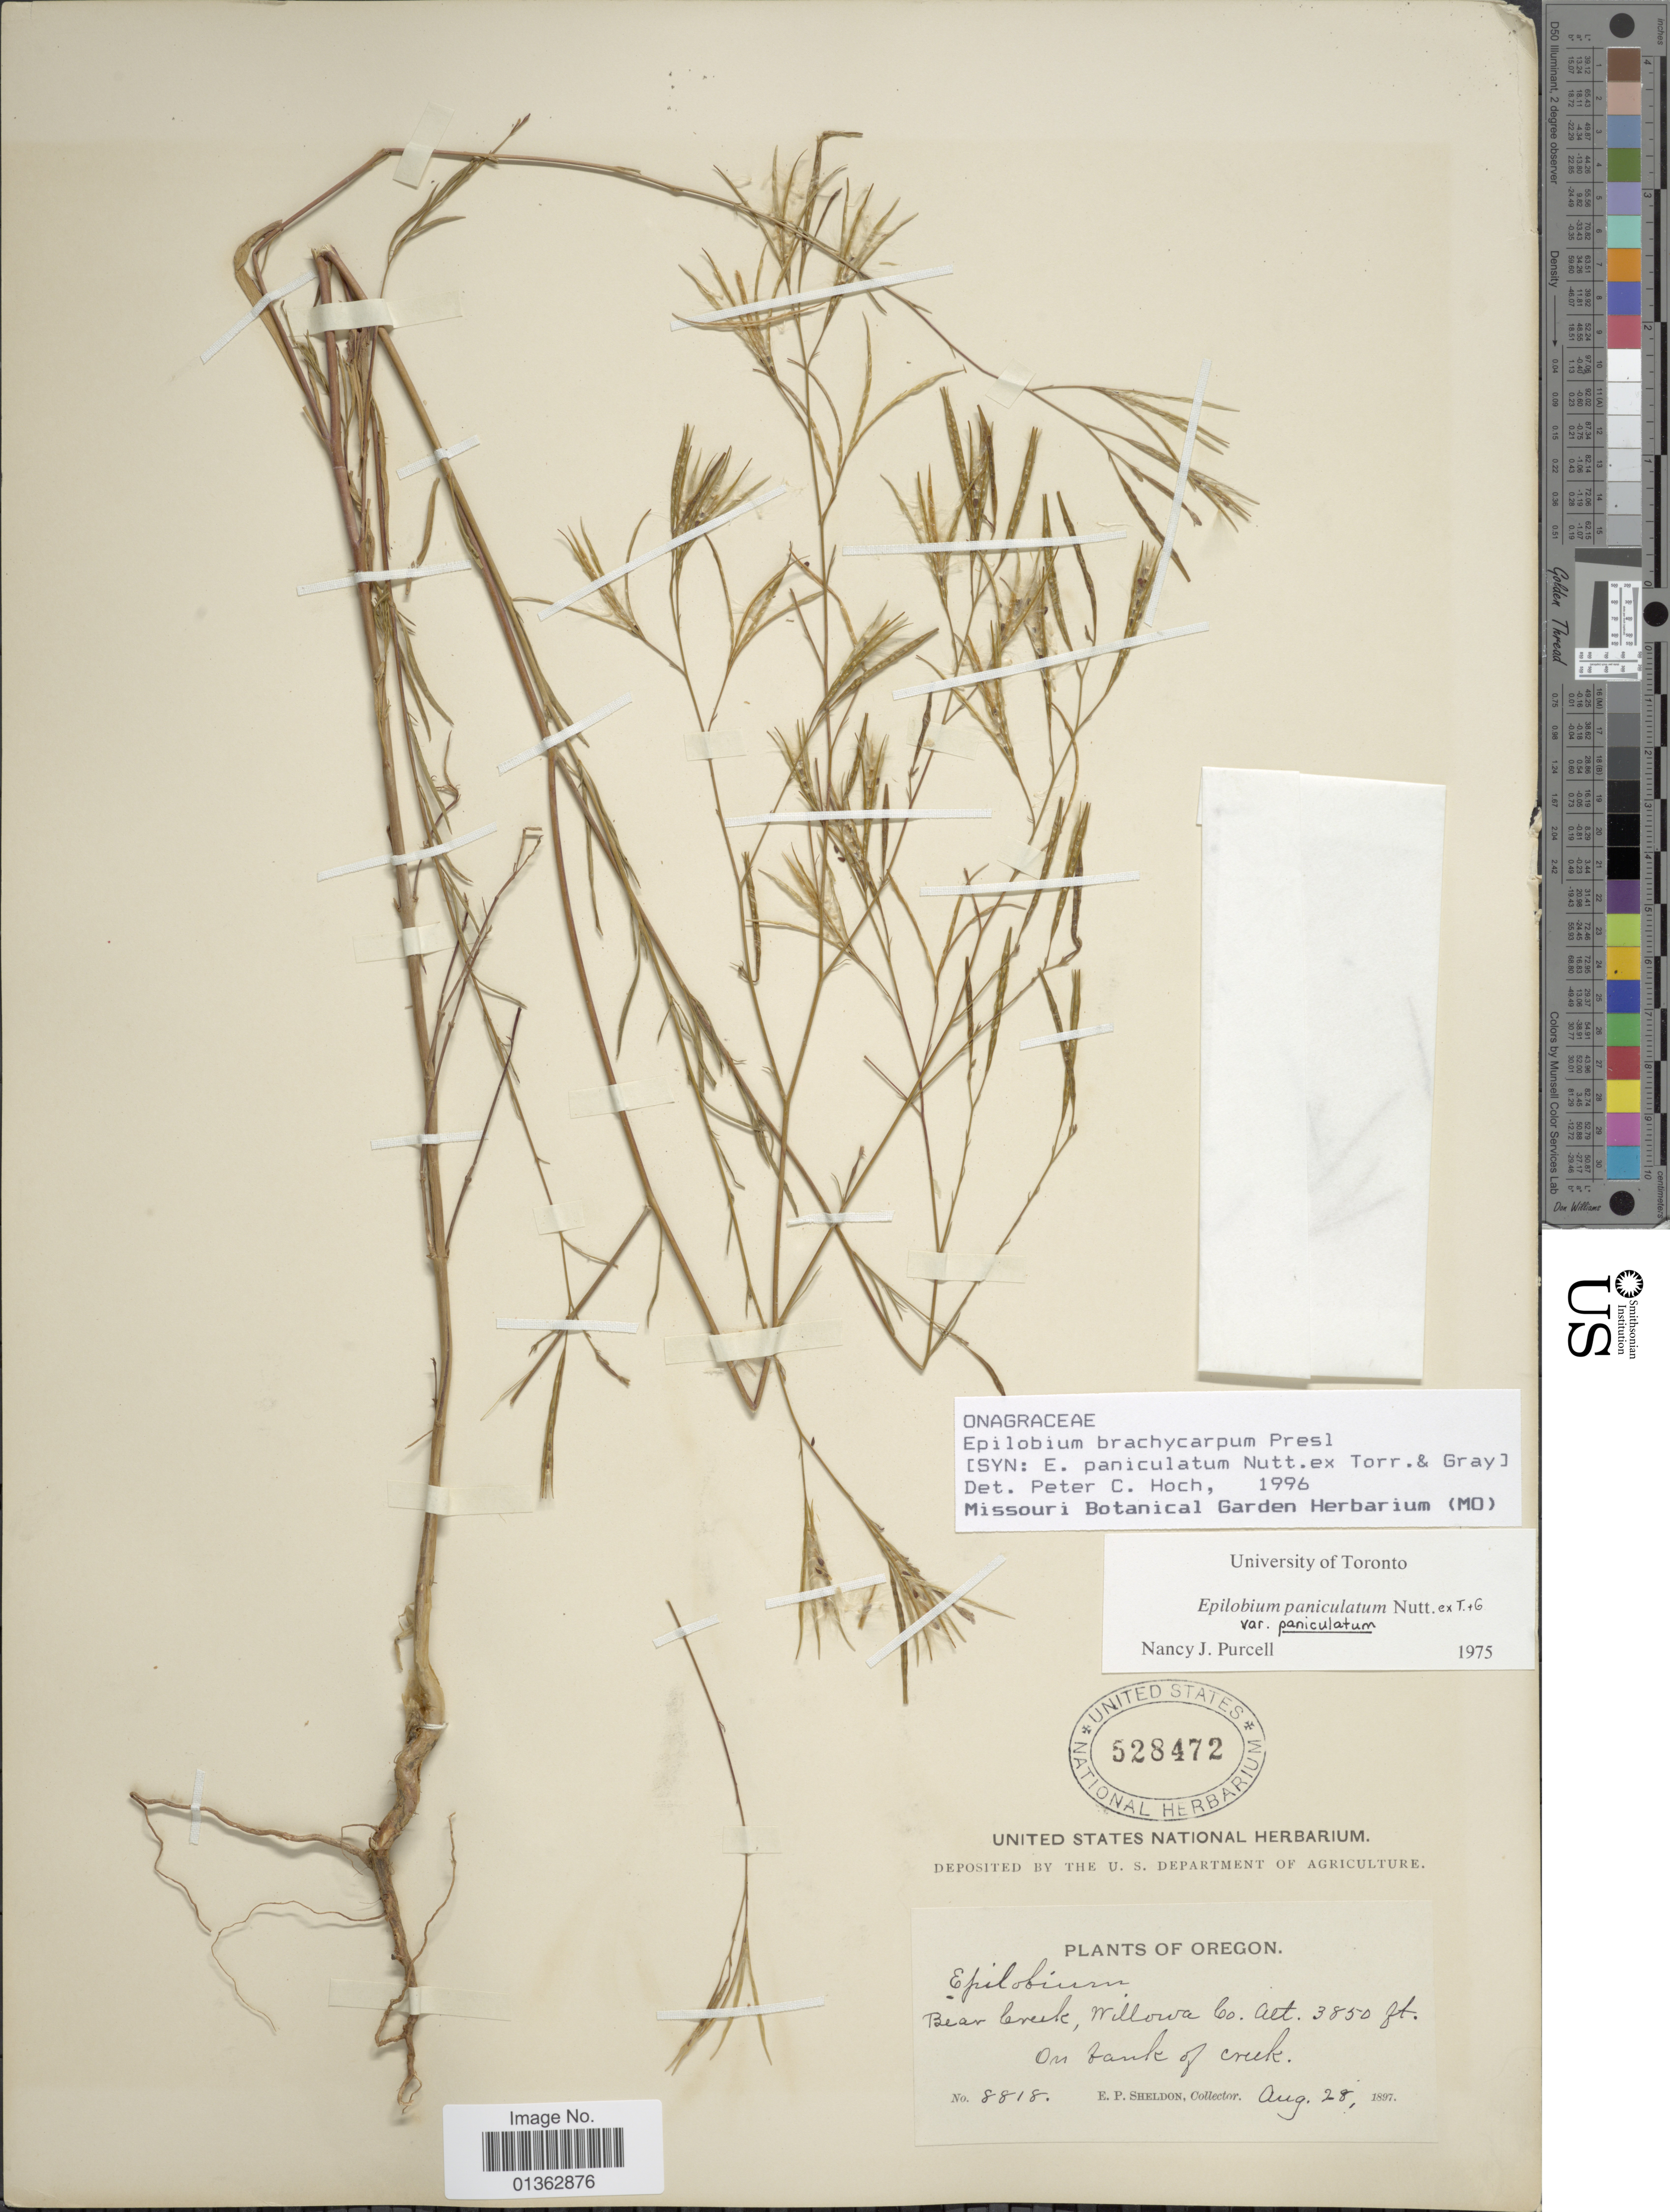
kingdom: Plantae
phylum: Tracheophyta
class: Magnoliopsida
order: Myrtales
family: Onagraceae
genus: Epilobium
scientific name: Epilobium brachycarpum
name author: C. Presl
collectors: E. P. Sheldon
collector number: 8818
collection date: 1897-08-28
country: United States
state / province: Oregon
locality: Bear Creek, Willowa Co.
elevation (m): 1173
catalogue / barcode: US 528472